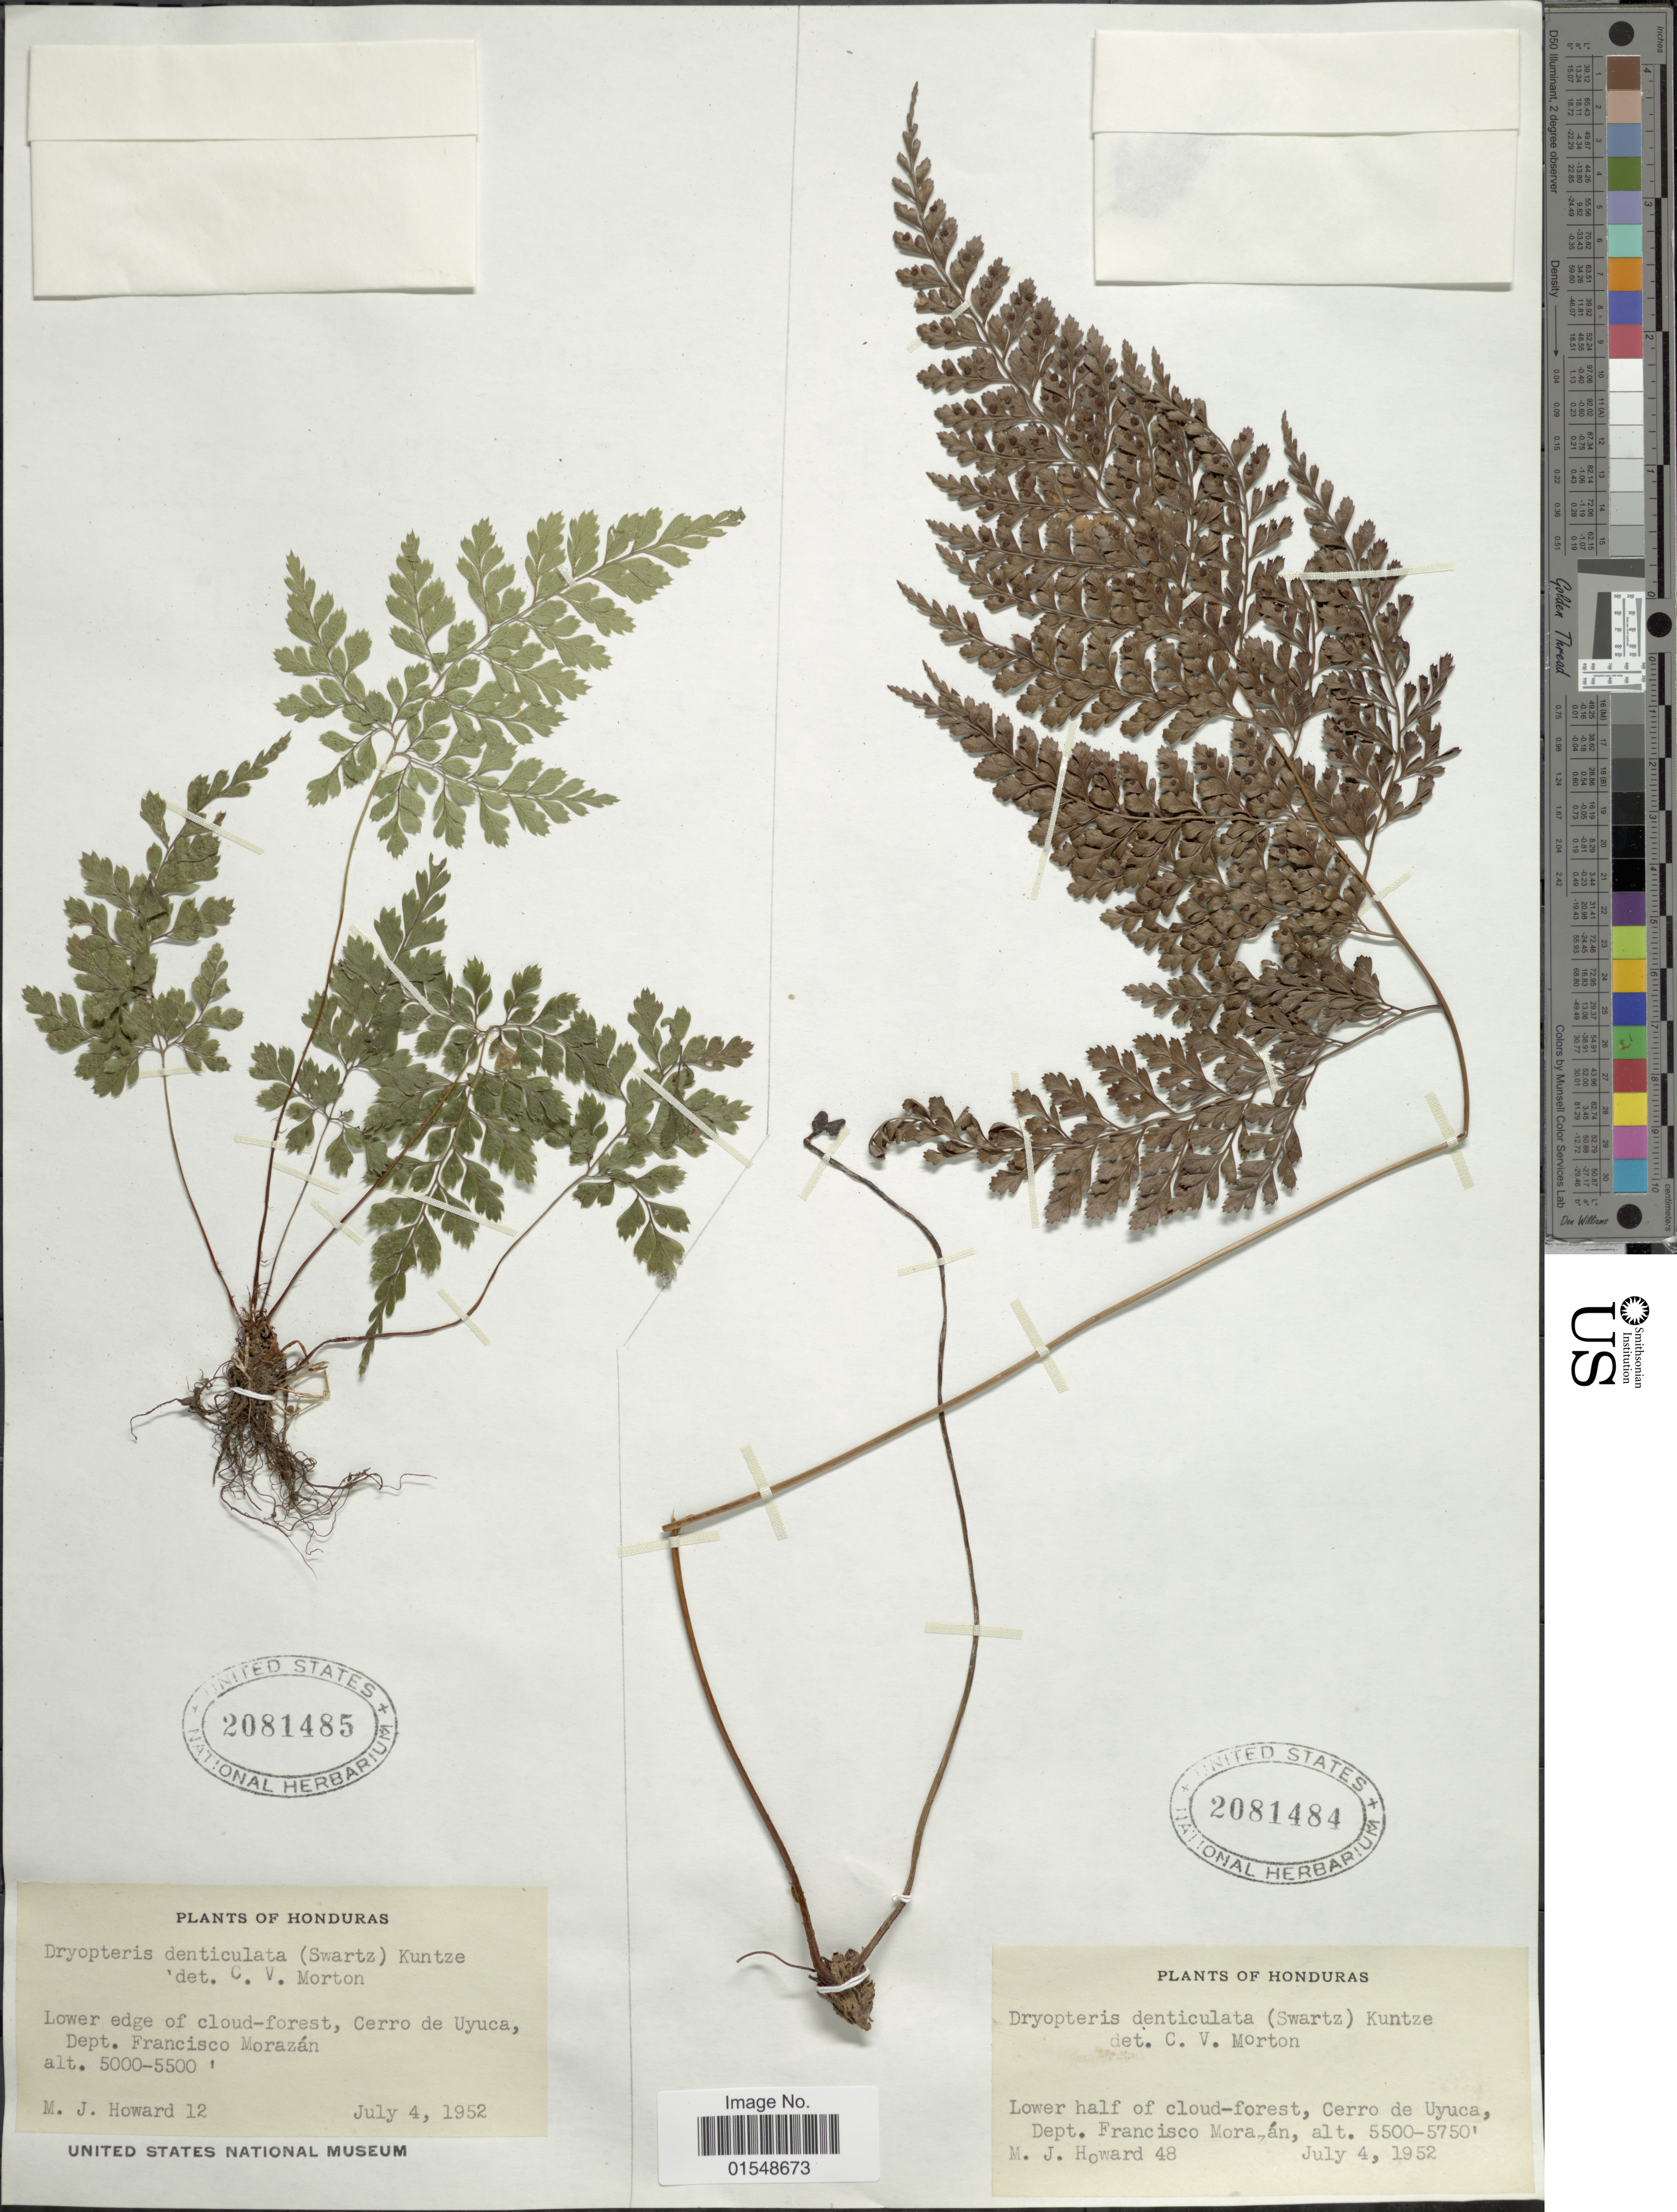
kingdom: Plantae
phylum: Tracheophyta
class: Polypodiopsida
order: Polypodiales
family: Dryopteridaceae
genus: Arachniodes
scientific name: Arachniodes denticulata var. jucunda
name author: (Fée) Lellinger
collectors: M. Howard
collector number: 48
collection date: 1952-07-04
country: Honduras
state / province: Fco. Morazán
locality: Cerro de Uyuca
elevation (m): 1676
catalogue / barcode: US 2081484